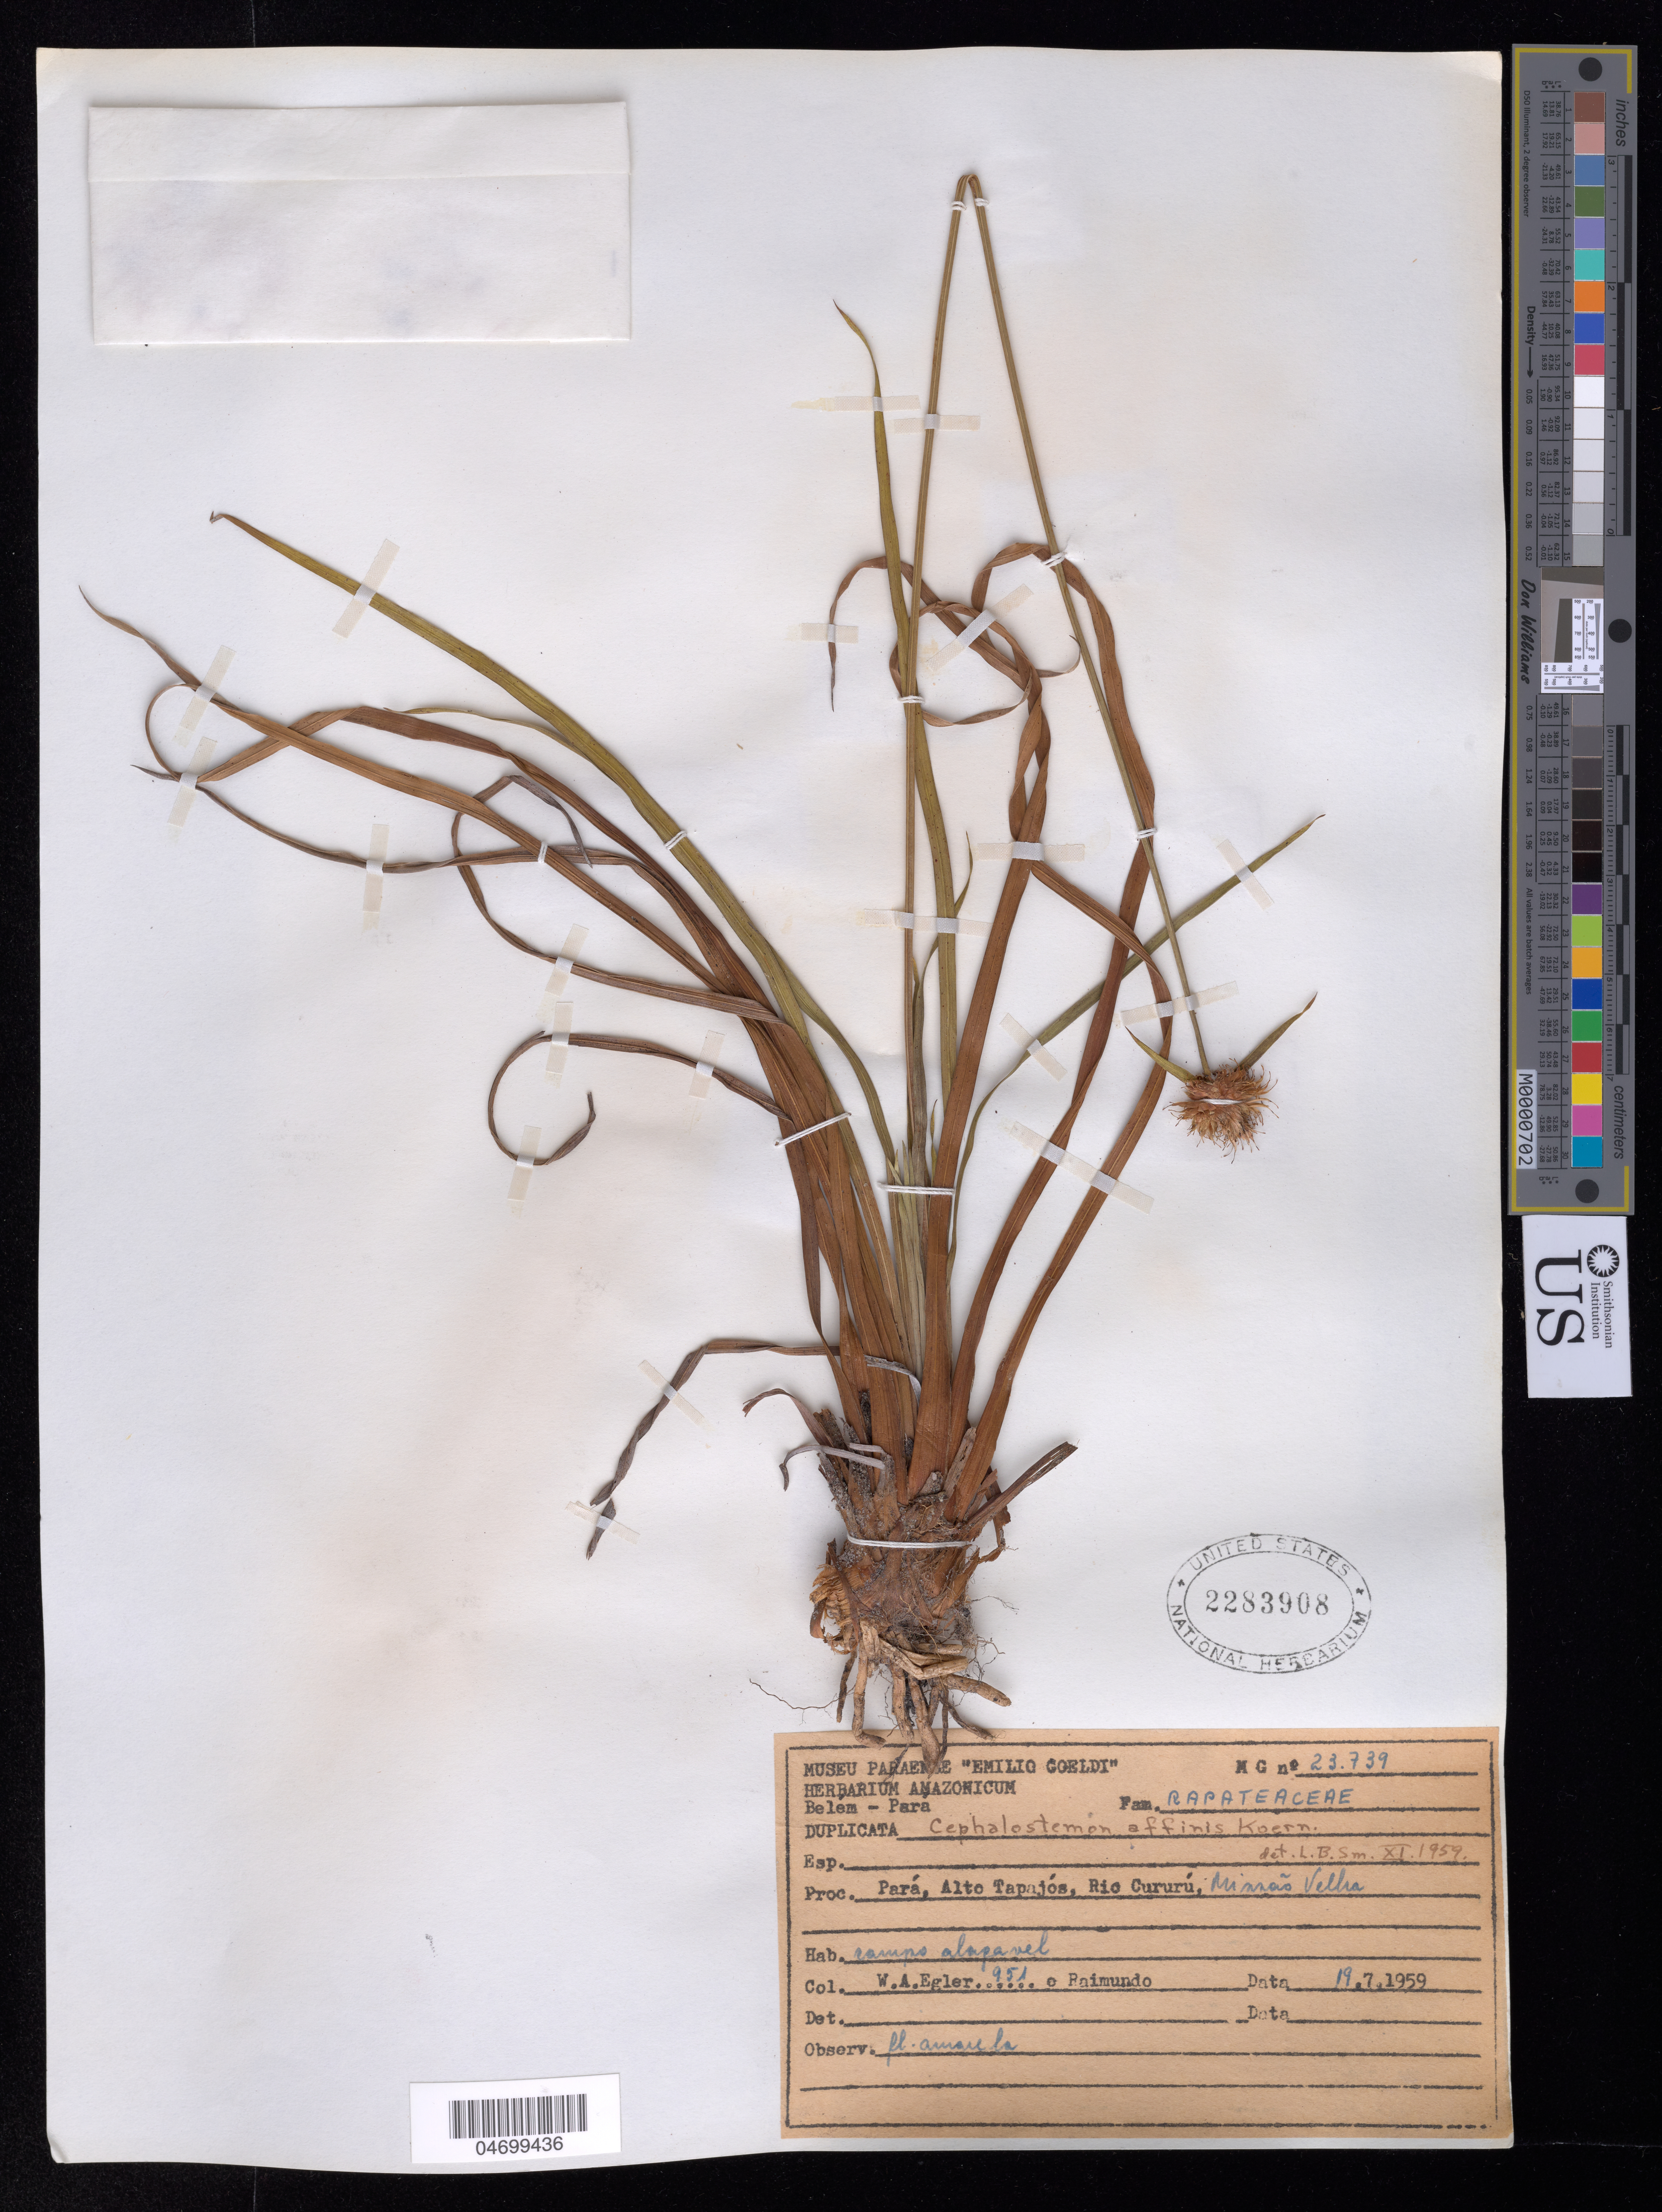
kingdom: Plantae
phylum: Tracheophyta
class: Liliopsida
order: Poales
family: Rapateaceae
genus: Cephalostemon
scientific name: Cephalostemon affinis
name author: Körn.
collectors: W. A. Egler & -. Raimundo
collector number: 951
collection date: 1959-07-19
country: Brazil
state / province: Pará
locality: Alto Tapajós, Rio Cururú, Minnãs Velha.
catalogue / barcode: US 2283908